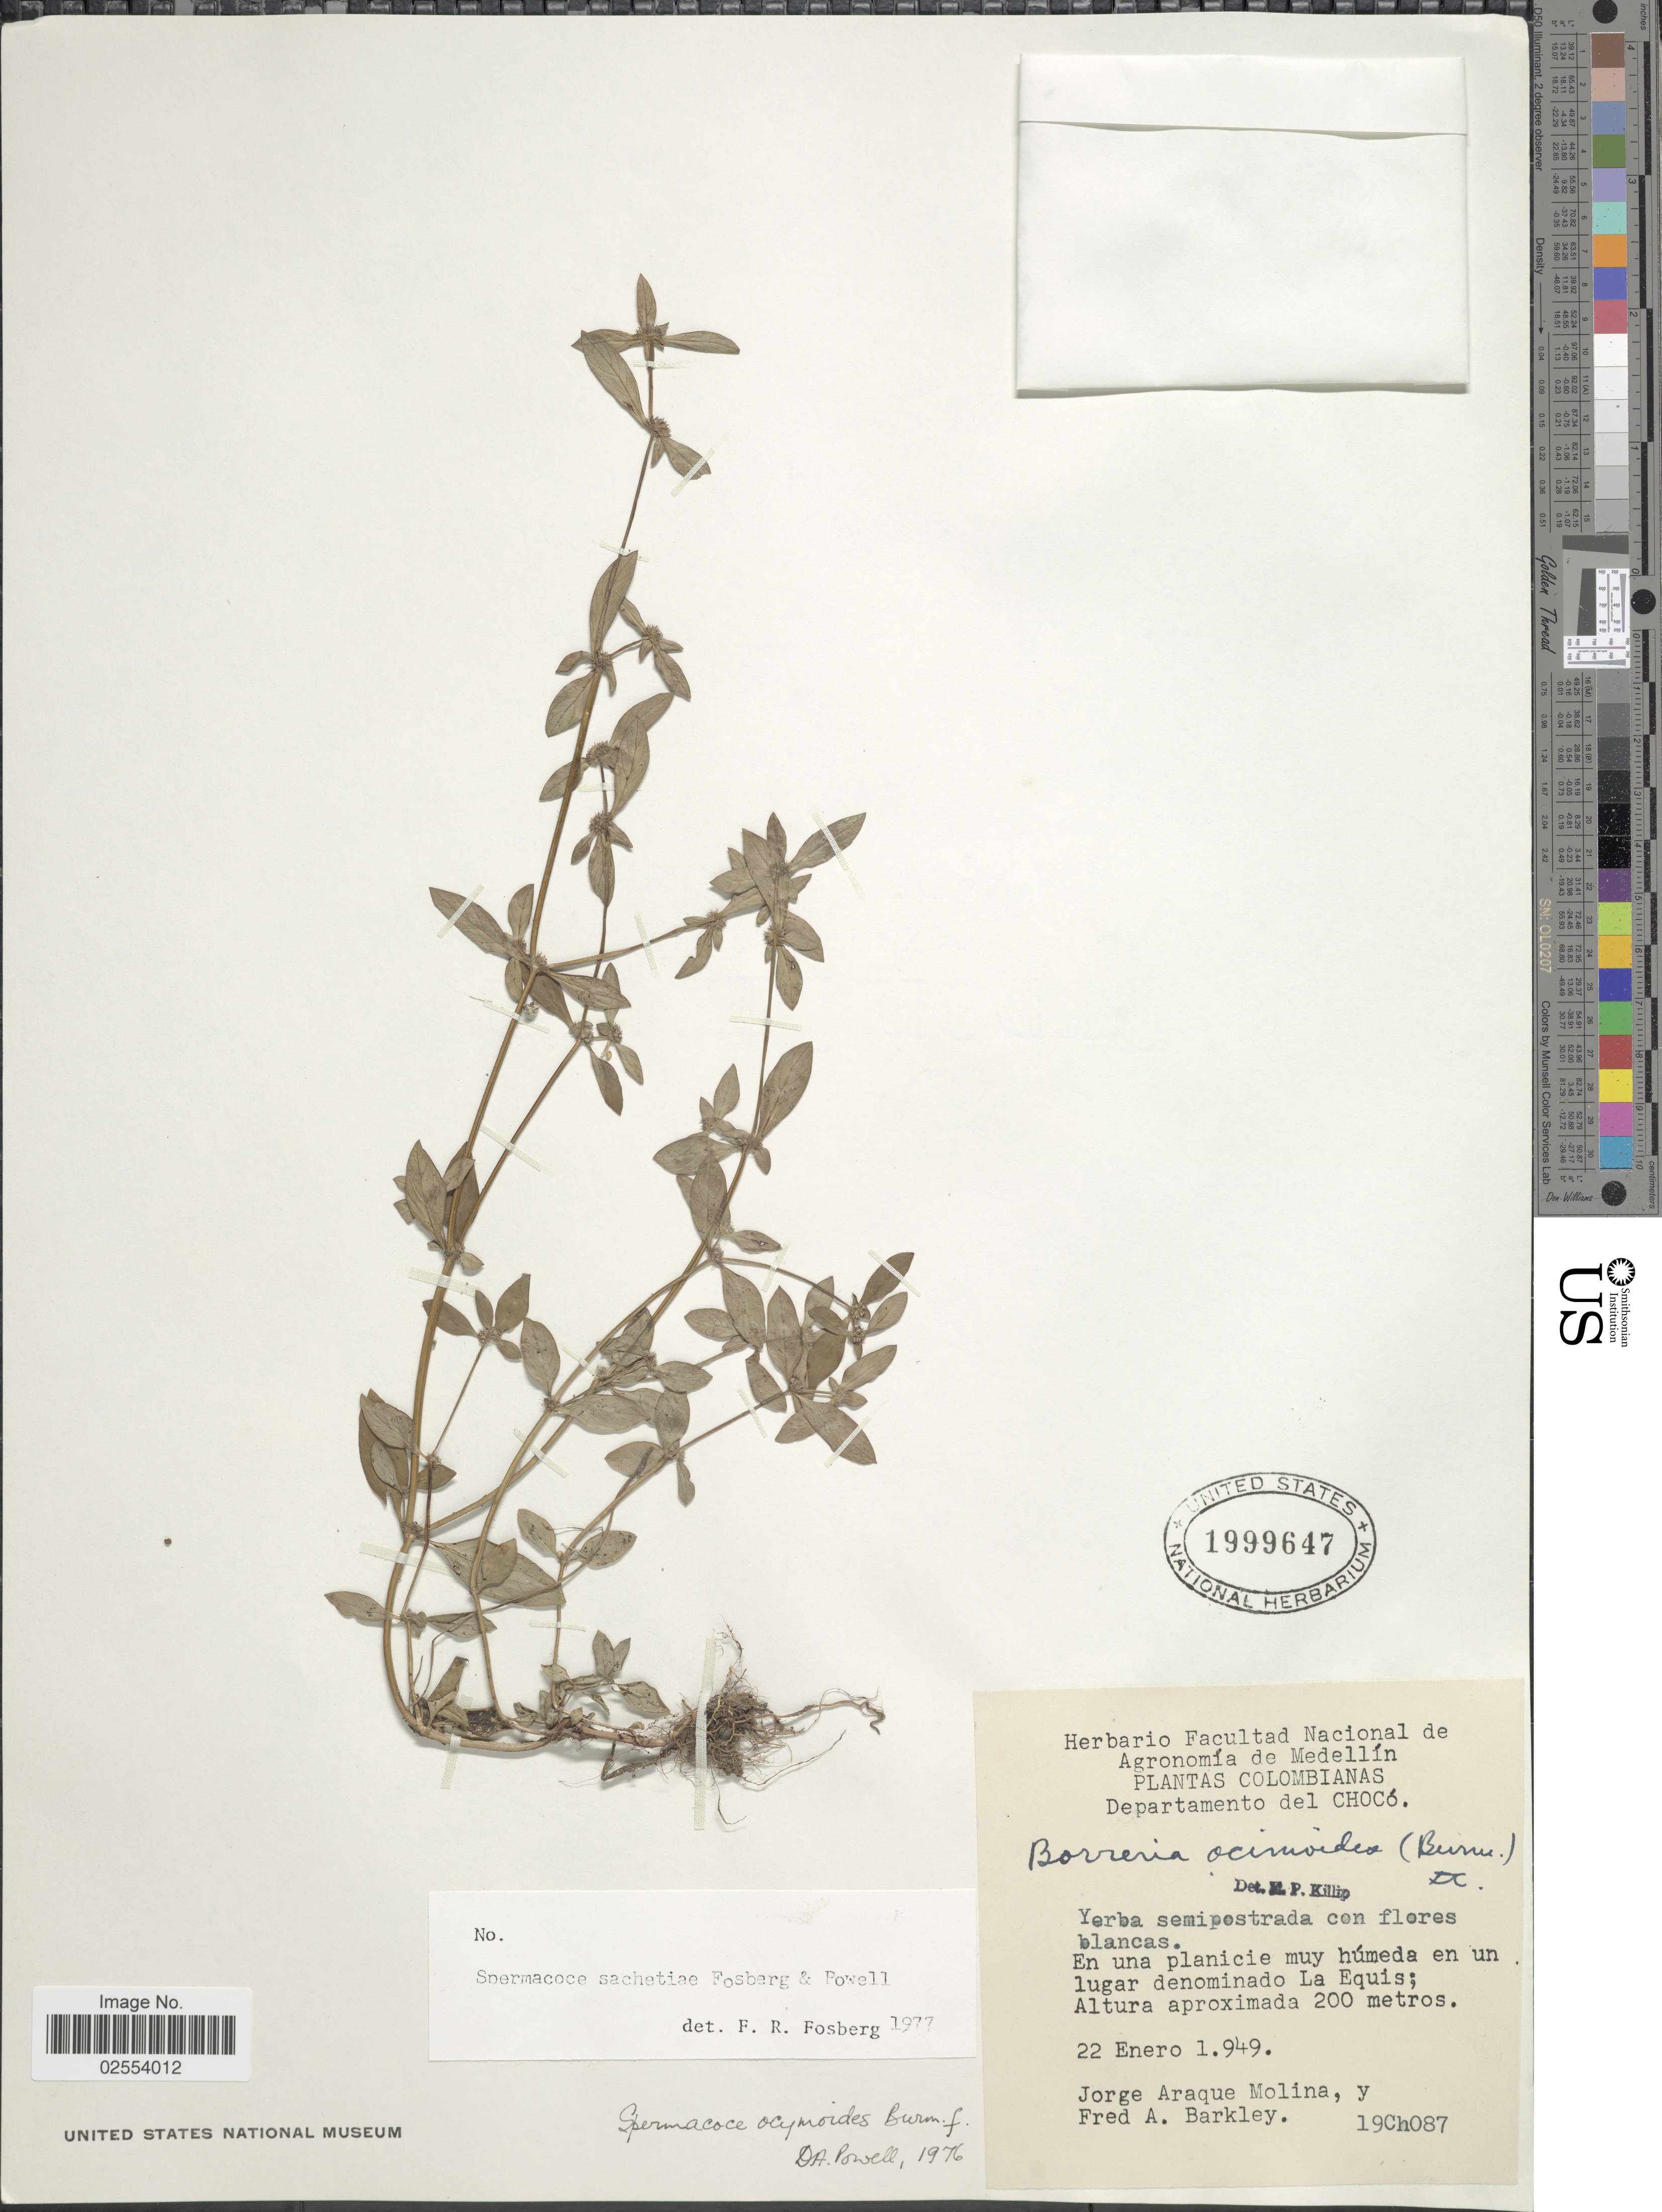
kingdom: Plantae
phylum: Tracheophyta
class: Magnoliopsida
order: Gentianales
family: Rubiaceae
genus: Spermacoce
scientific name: Spermacoce mauritiana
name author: Gideon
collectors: J. A. Molina & F. A. Barkley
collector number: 19Ch087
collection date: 1949-01-22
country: Colombia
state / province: Chocó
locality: Agronomia de Medellin, Departamento del Choco, en una planicie muy humeda en un lugar denominado La Equis.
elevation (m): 200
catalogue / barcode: US 1999647